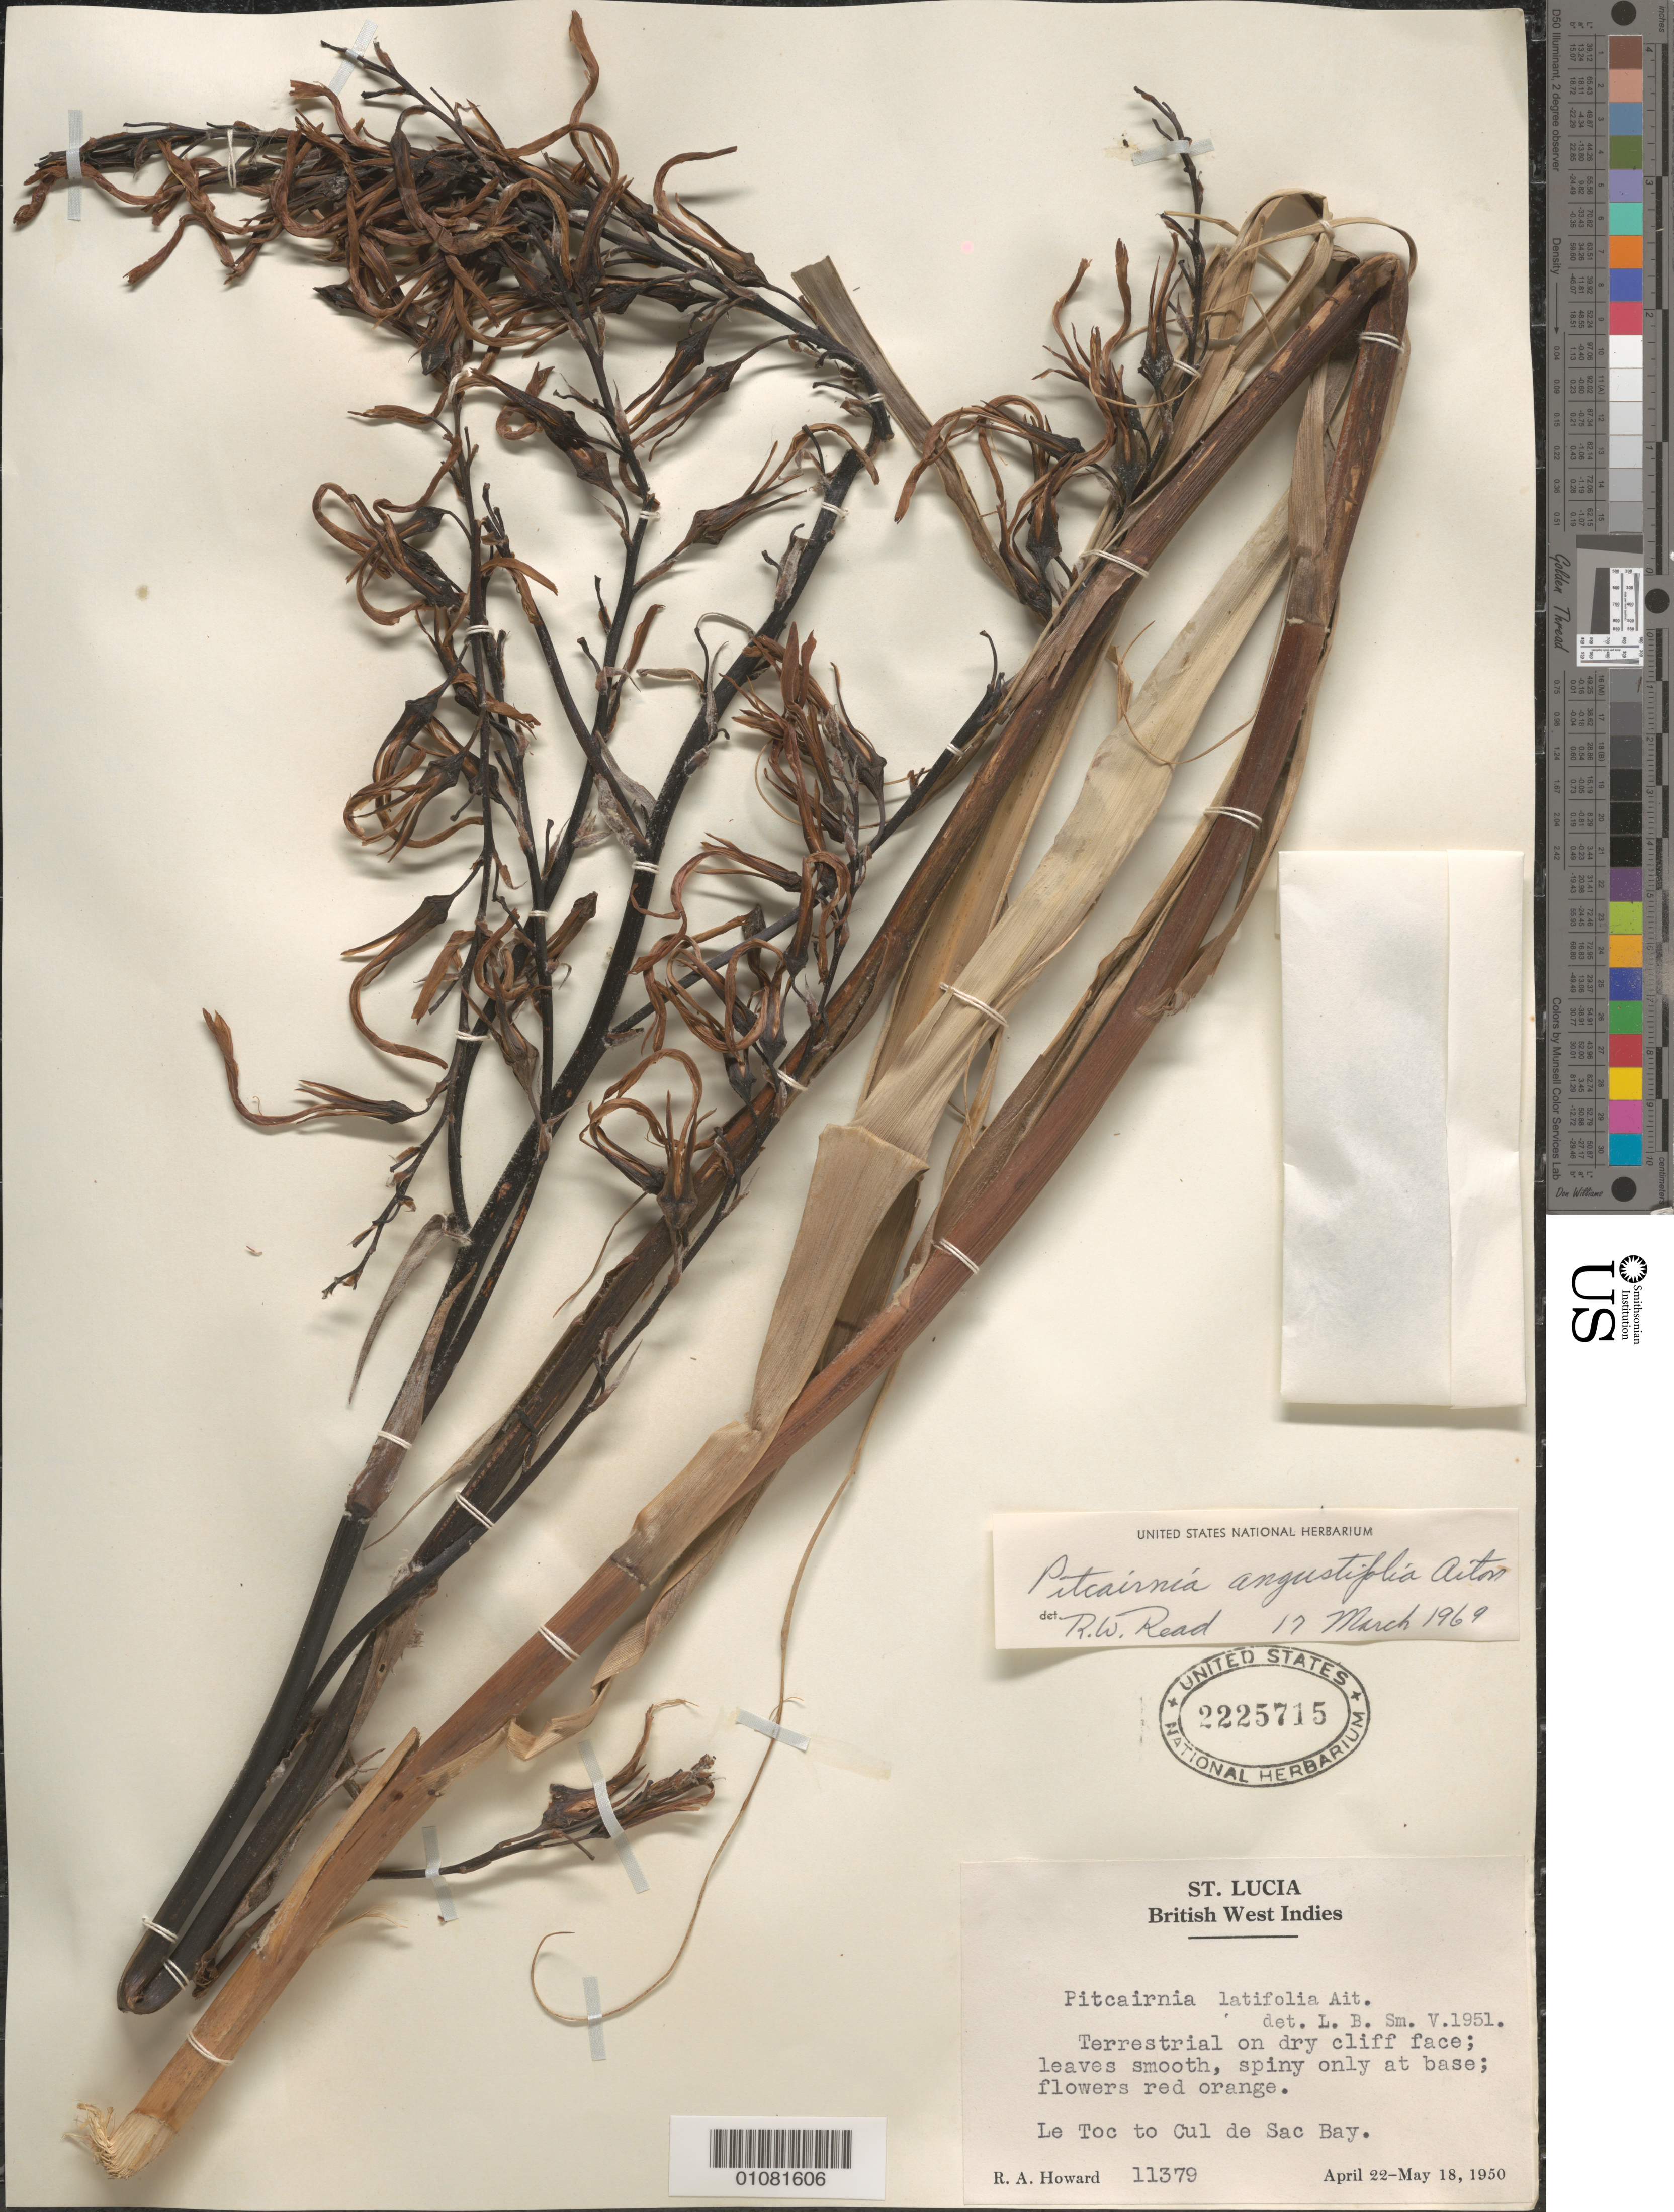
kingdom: Plantae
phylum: Tracheophyta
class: Liliopsida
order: Poales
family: Bromeliaceae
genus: Pitcairnia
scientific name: Pitcairnia angustifolia var. angustifolia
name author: Sol. ex Aiton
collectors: R. A. Howard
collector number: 11379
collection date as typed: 22 Apr 1950 to 18 May 1950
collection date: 1950-04-22/1950-05-18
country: St. Lucia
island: St. Lucia I.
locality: Terrestrial on dry cliff face, Le Toc to Cul de Sac Bay.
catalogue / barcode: US 2225715